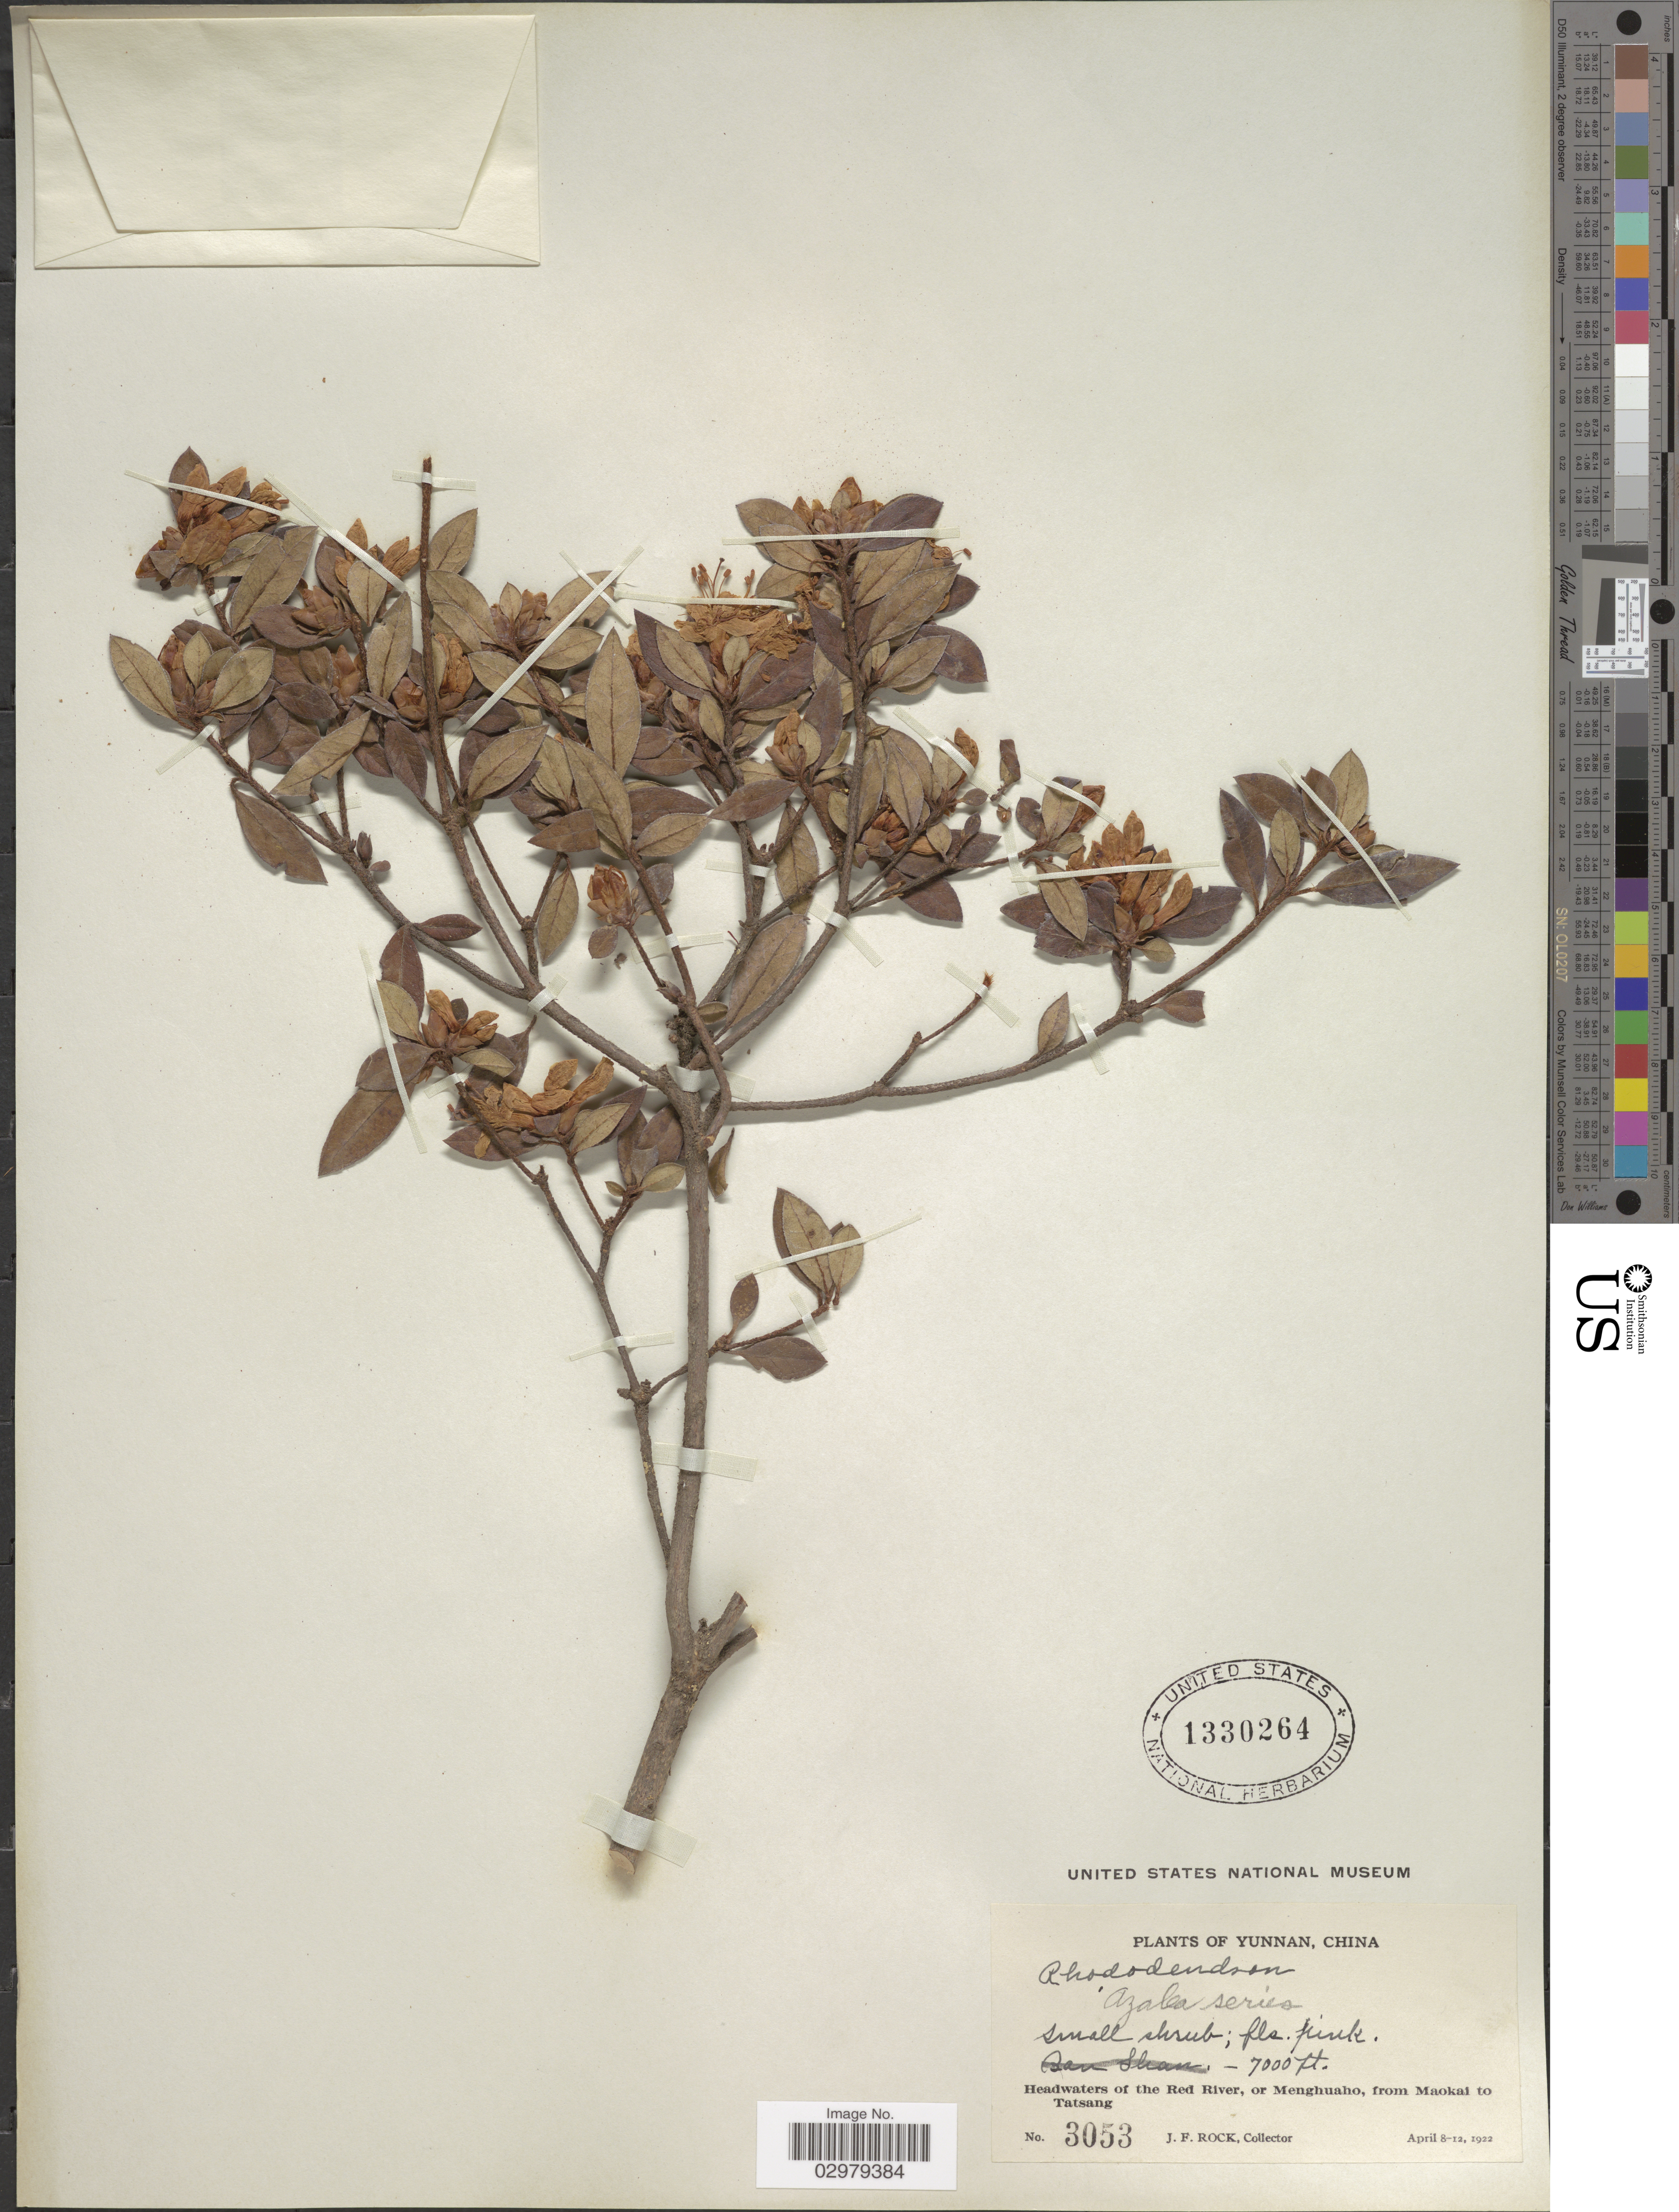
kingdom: Plantae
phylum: Tracheophyta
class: Magnoliopsida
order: Ericales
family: Ericaceae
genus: Rhododendron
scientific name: Rhododendron sp.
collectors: J. Rock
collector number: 3053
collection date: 1922-04-08/1922-04-12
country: China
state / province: Yunnan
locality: Headwaters of the Red River, or Menghuaho, from Maokai to Tatsang.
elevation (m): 2134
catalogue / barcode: US 1330264